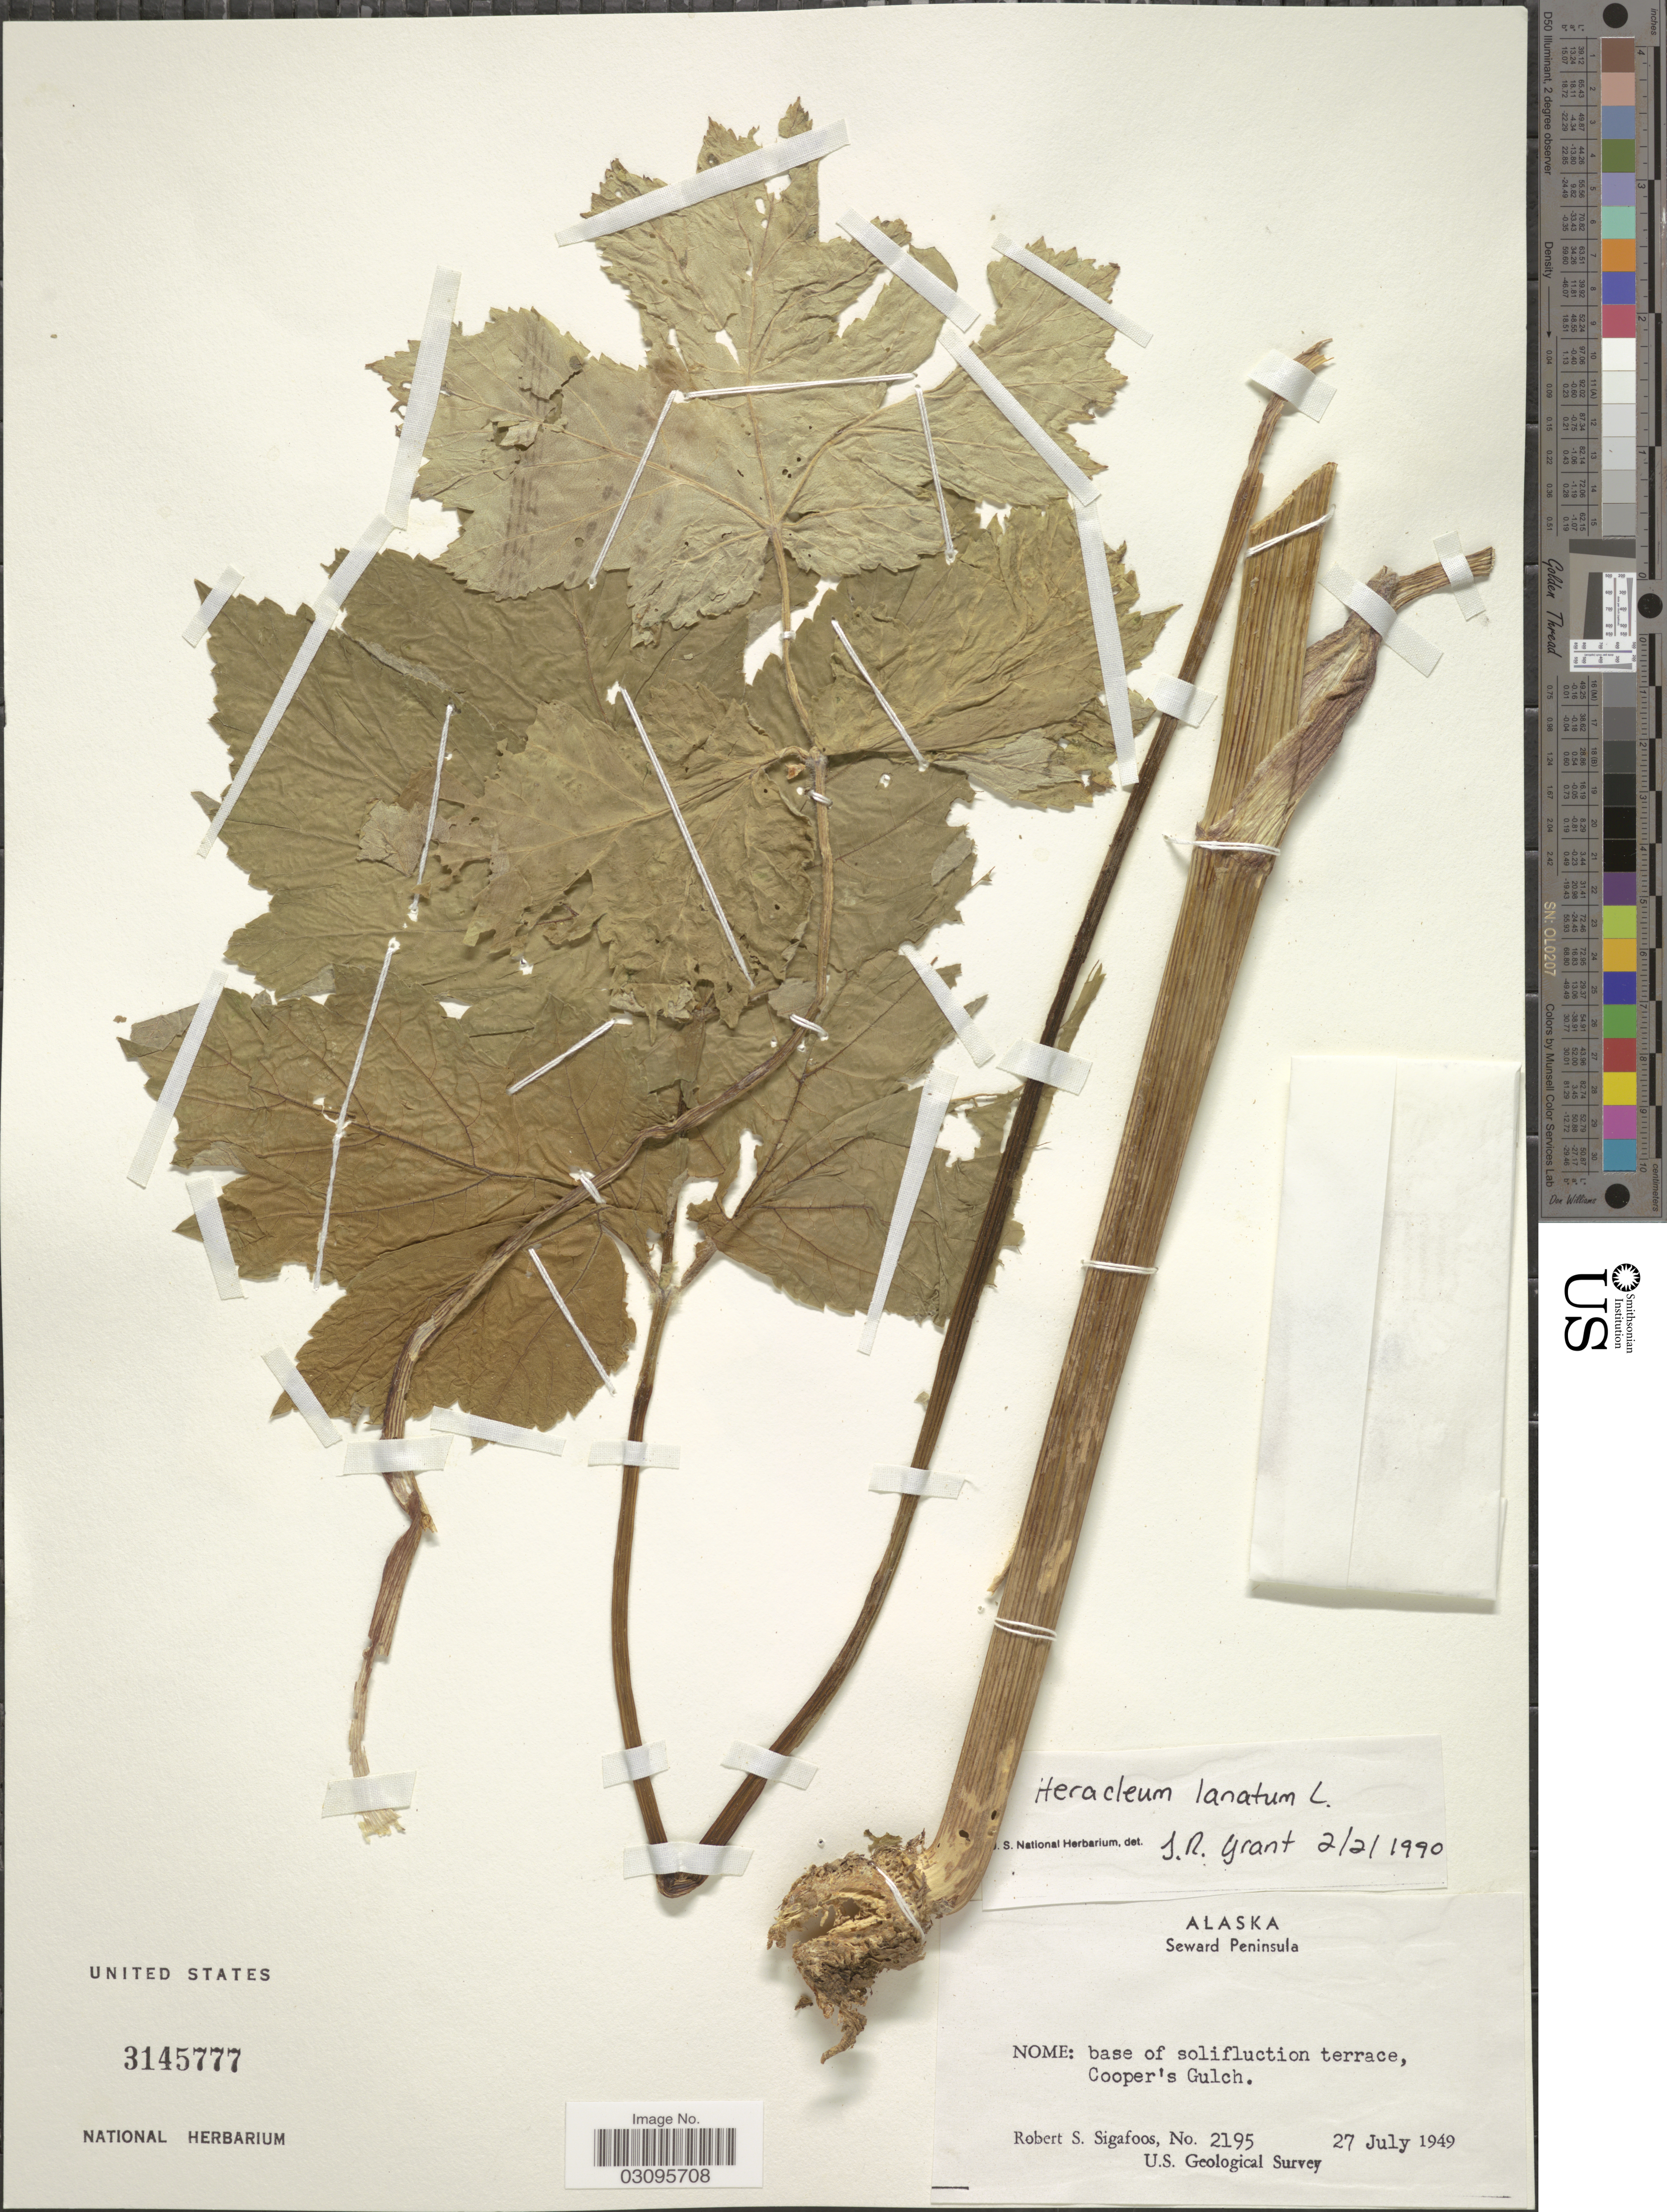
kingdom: Plantae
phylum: Tracheophyta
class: Magnoliopsida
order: Apiales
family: Apiaceae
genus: Heracleum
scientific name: Heracleum lanatum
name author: Michx.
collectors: R. Sigafoos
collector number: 2195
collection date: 1949-07-27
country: United States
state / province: Alaska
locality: Seward Peninsula. Nome: Cooper's Gulch.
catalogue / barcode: US 3145777